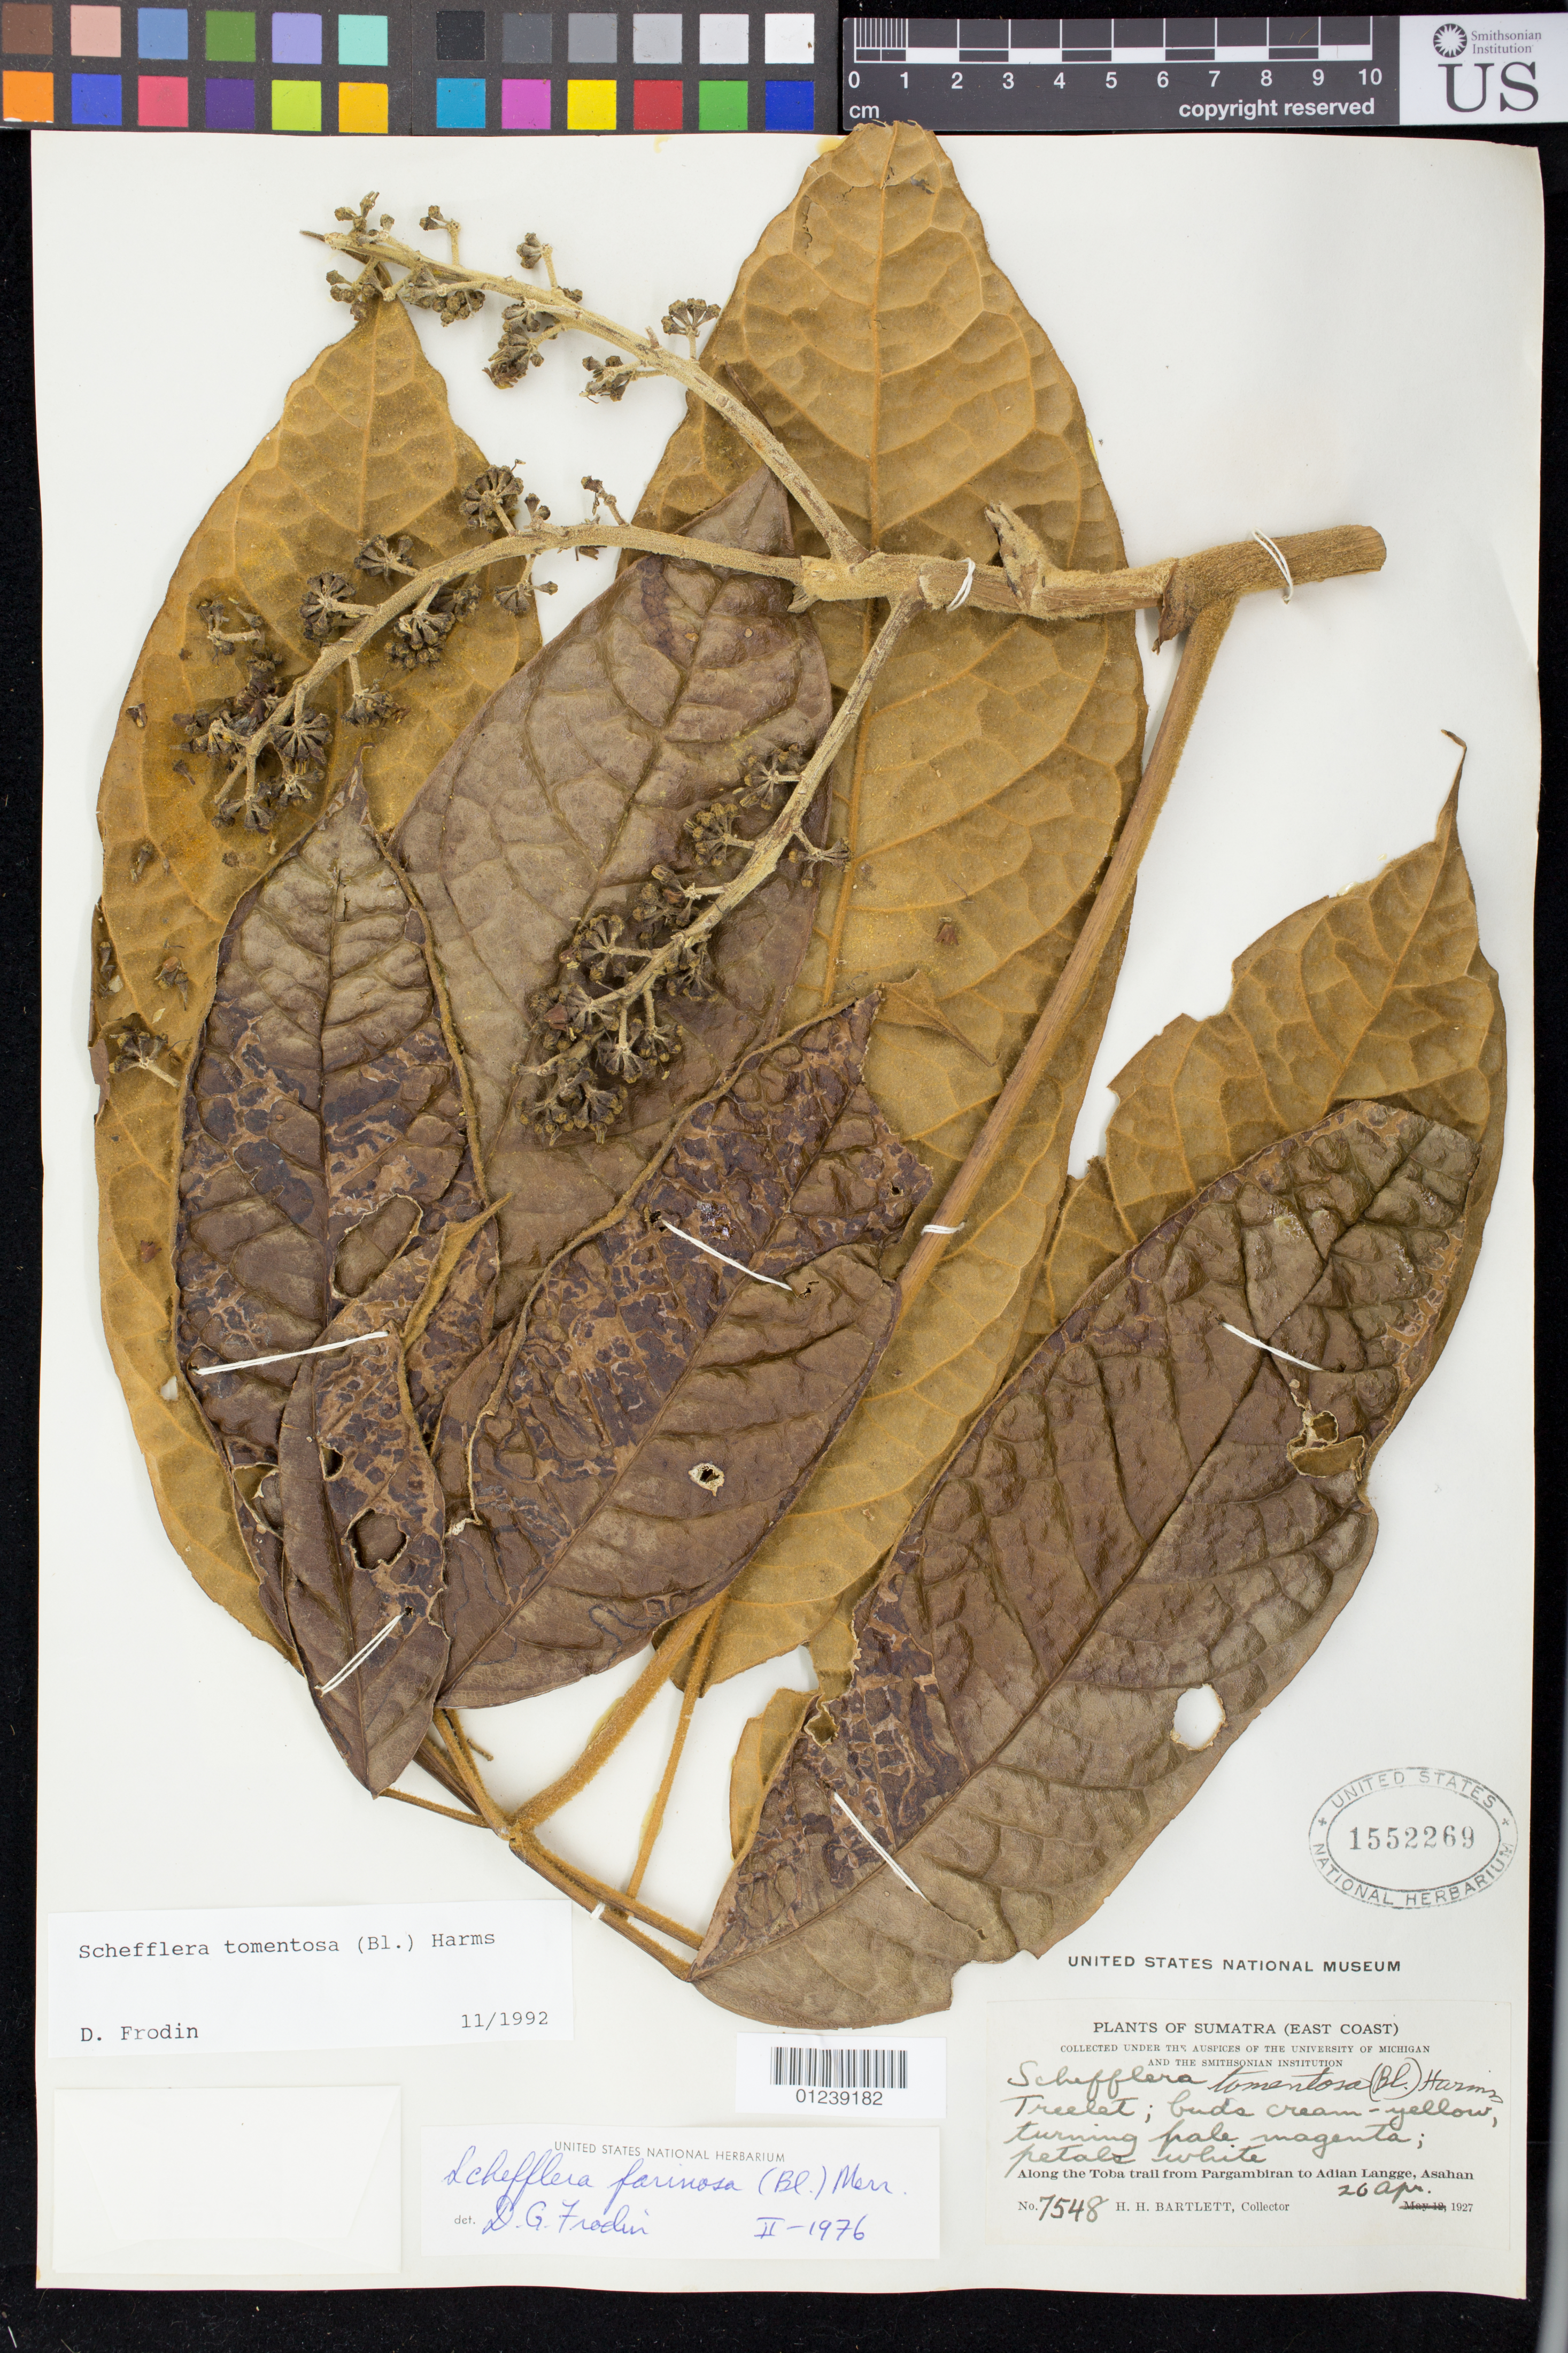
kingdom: Plantae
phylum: Tracheophyta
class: Magnoliopsida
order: Apiales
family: Araliaceae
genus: Heptapleurum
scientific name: Heptapleurum farinosum var. farinosum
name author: (Blume) Lowry & G. M. Plunkett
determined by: Wagner, W. L., (BOT), Smithsonian Institution - National Museum of Natural History (UNITED STATES)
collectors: H. H. Bartlett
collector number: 7548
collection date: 1927-04-26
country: Indonesia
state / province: Sumatra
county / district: Sumatera Utara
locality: East Coast. Along the Toba trail from Pargambiran to Adian Langge, Asahan.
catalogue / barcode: US 1552269